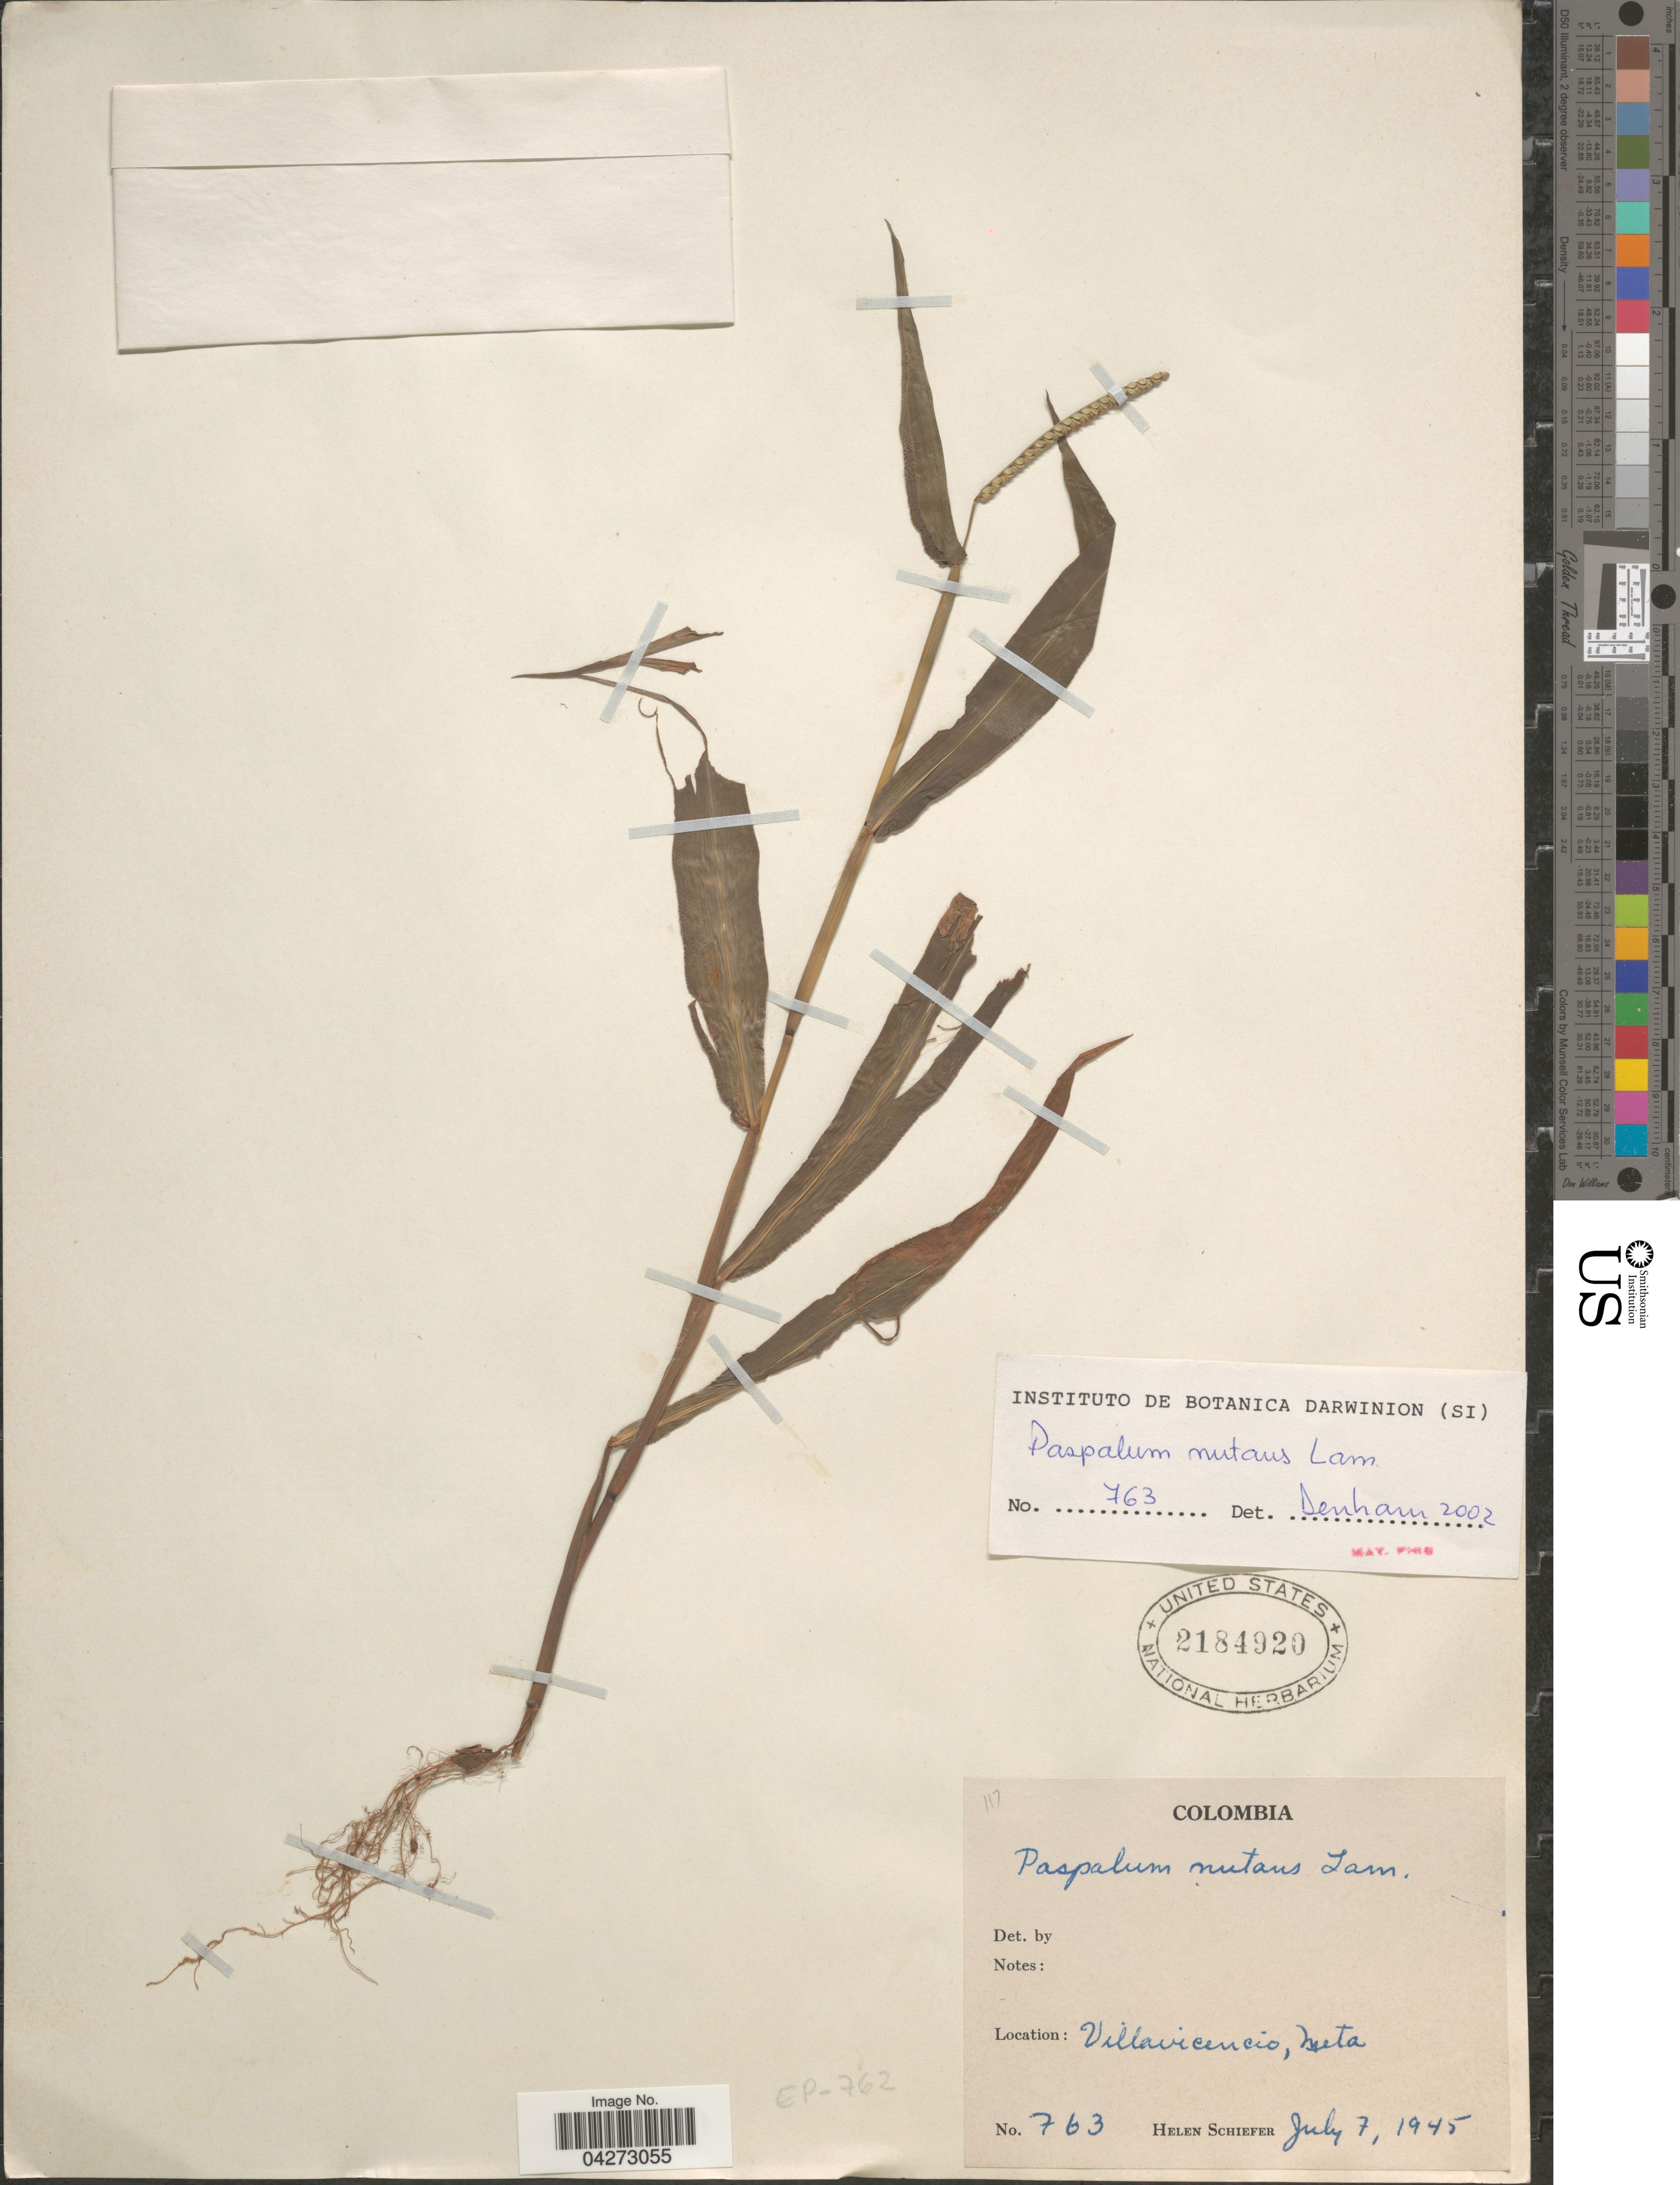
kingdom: Plantae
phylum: Tracheophyta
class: Liliopsida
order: Poales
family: Poaceae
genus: Paspalum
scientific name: Paspalum nutans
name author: Lam.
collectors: H. Schiefer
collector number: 763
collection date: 1945-07-07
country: Colombia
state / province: Meta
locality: Villavicencio.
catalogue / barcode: US 2184920